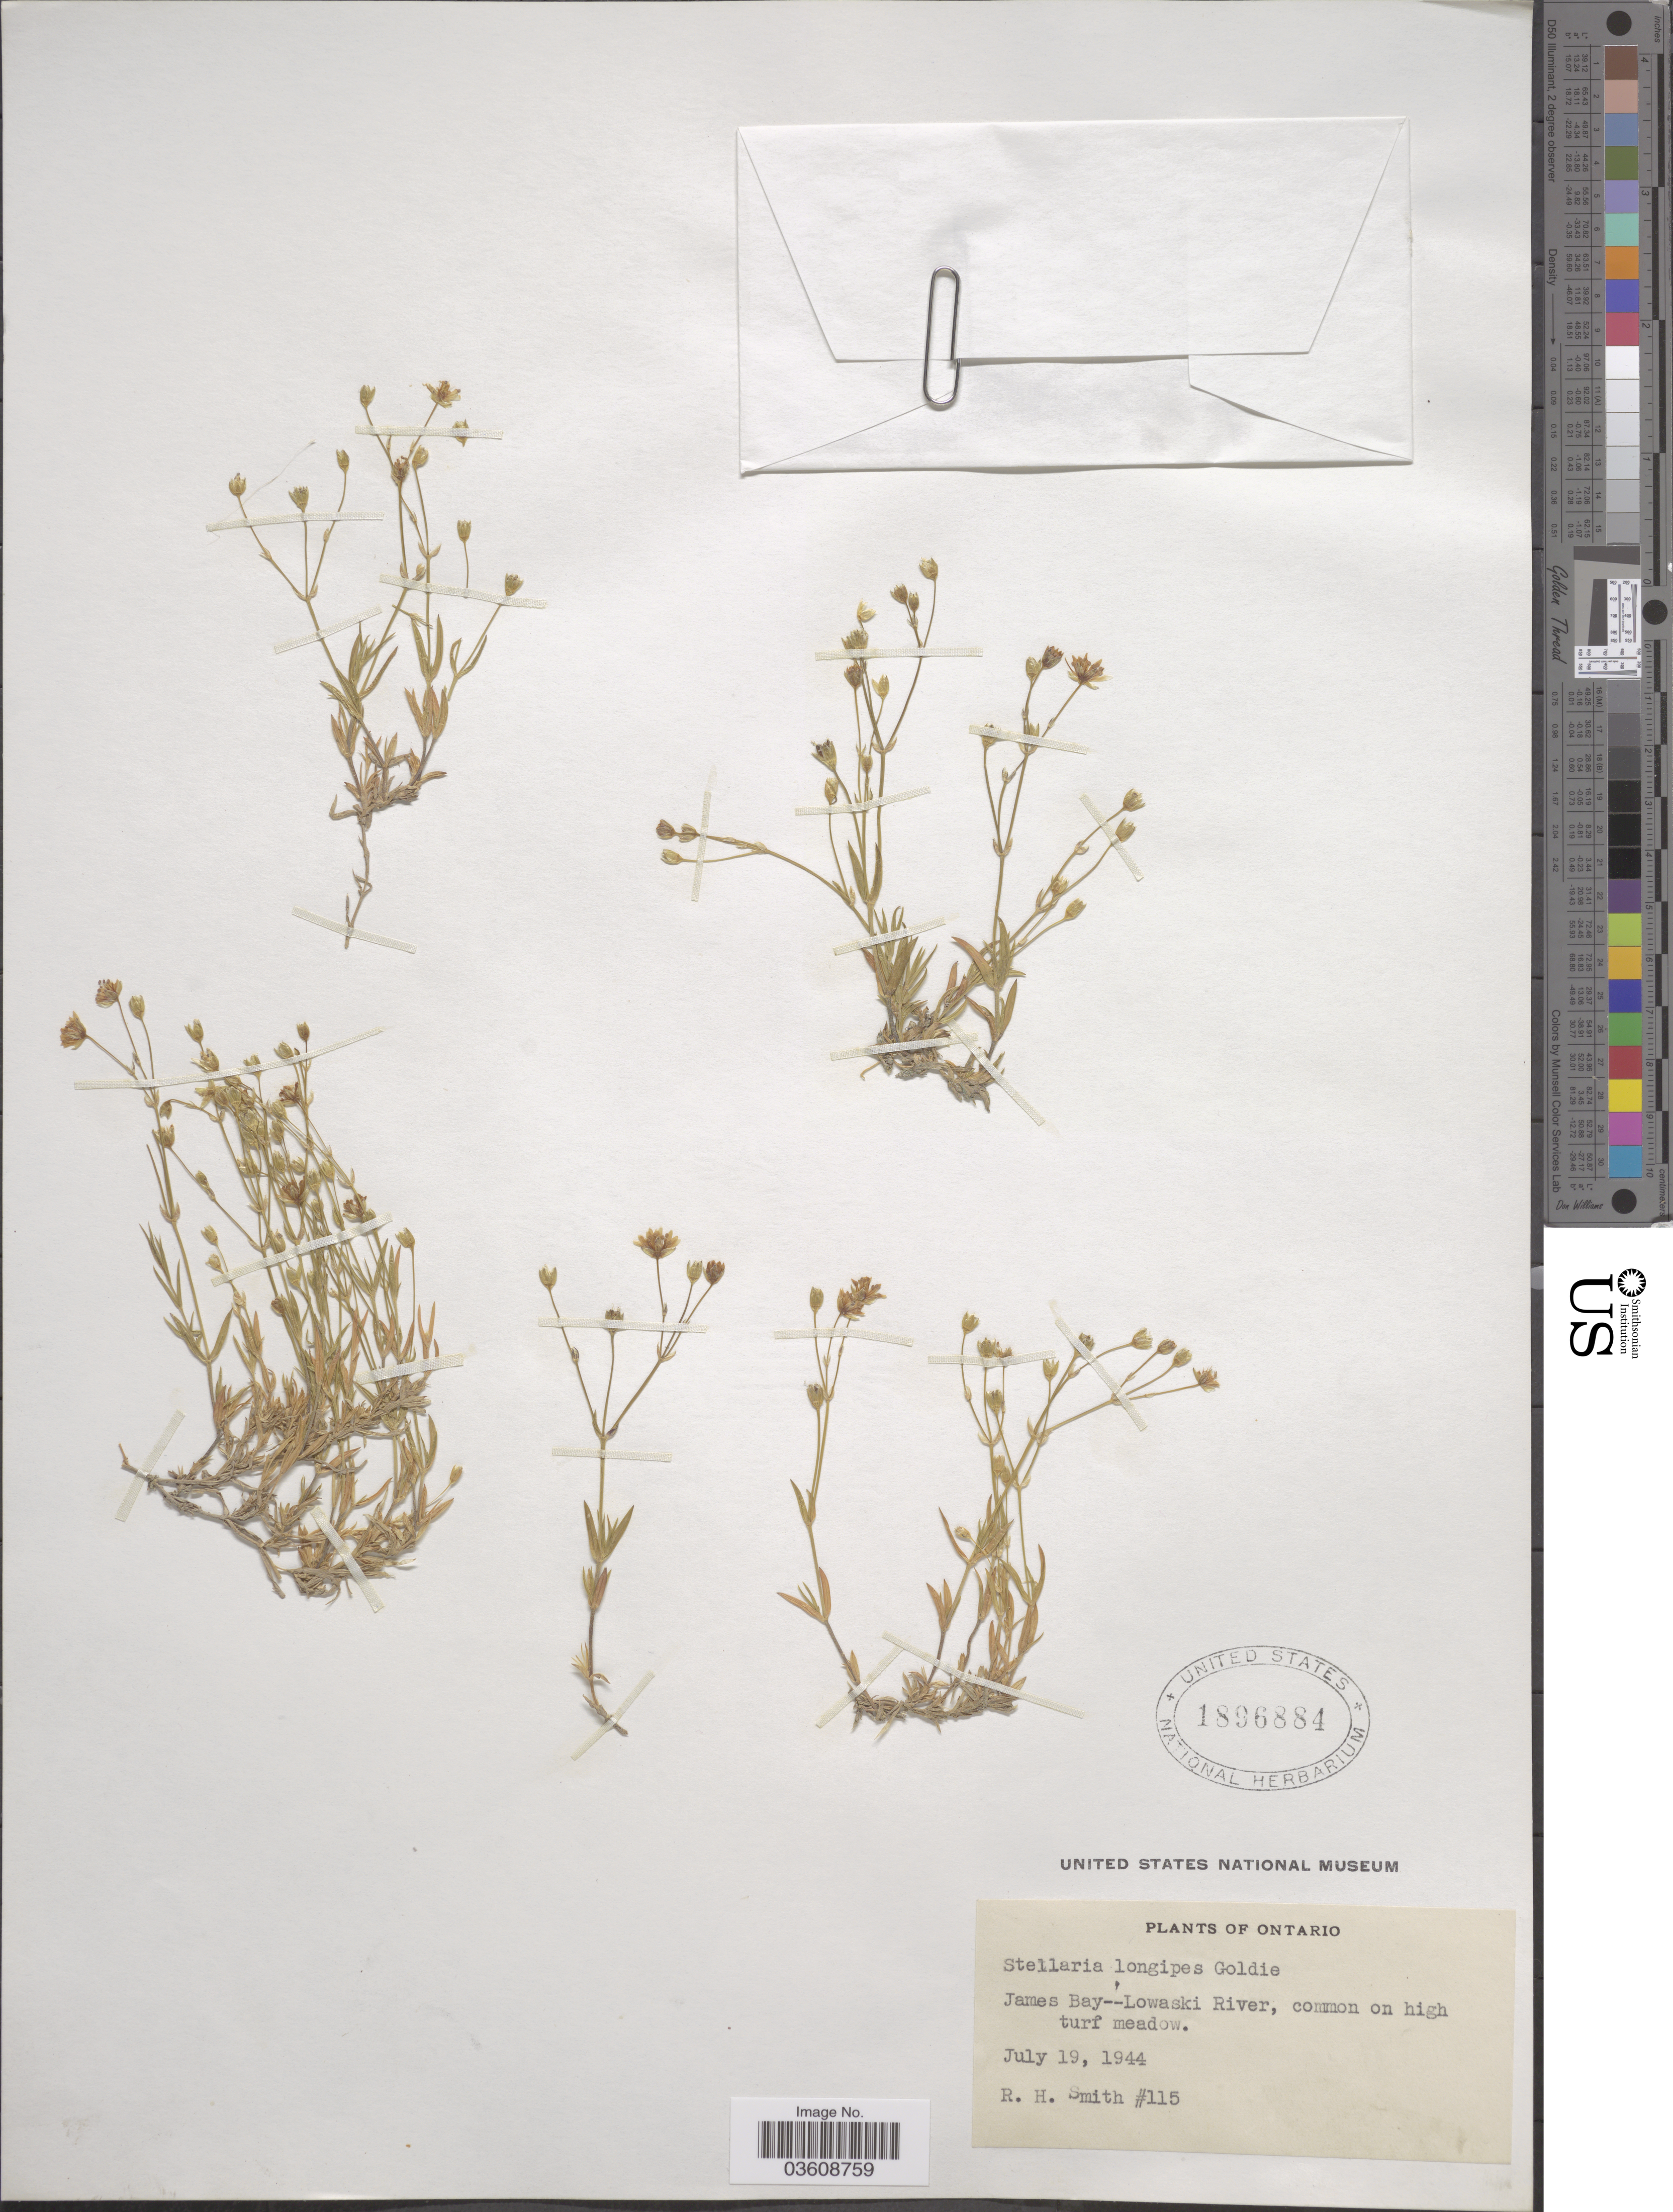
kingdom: Plantae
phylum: Tracheophyta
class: Magnoliopsida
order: Caryophyllales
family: Caryophyllaceae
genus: Stellaria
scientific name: Stellaria longipes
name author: Goldie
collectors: R. H. Smith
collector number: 115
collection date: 1944-07-19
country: Canada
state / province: Ontario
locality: James Bay--Lowaski River.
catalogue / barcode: US 1896884